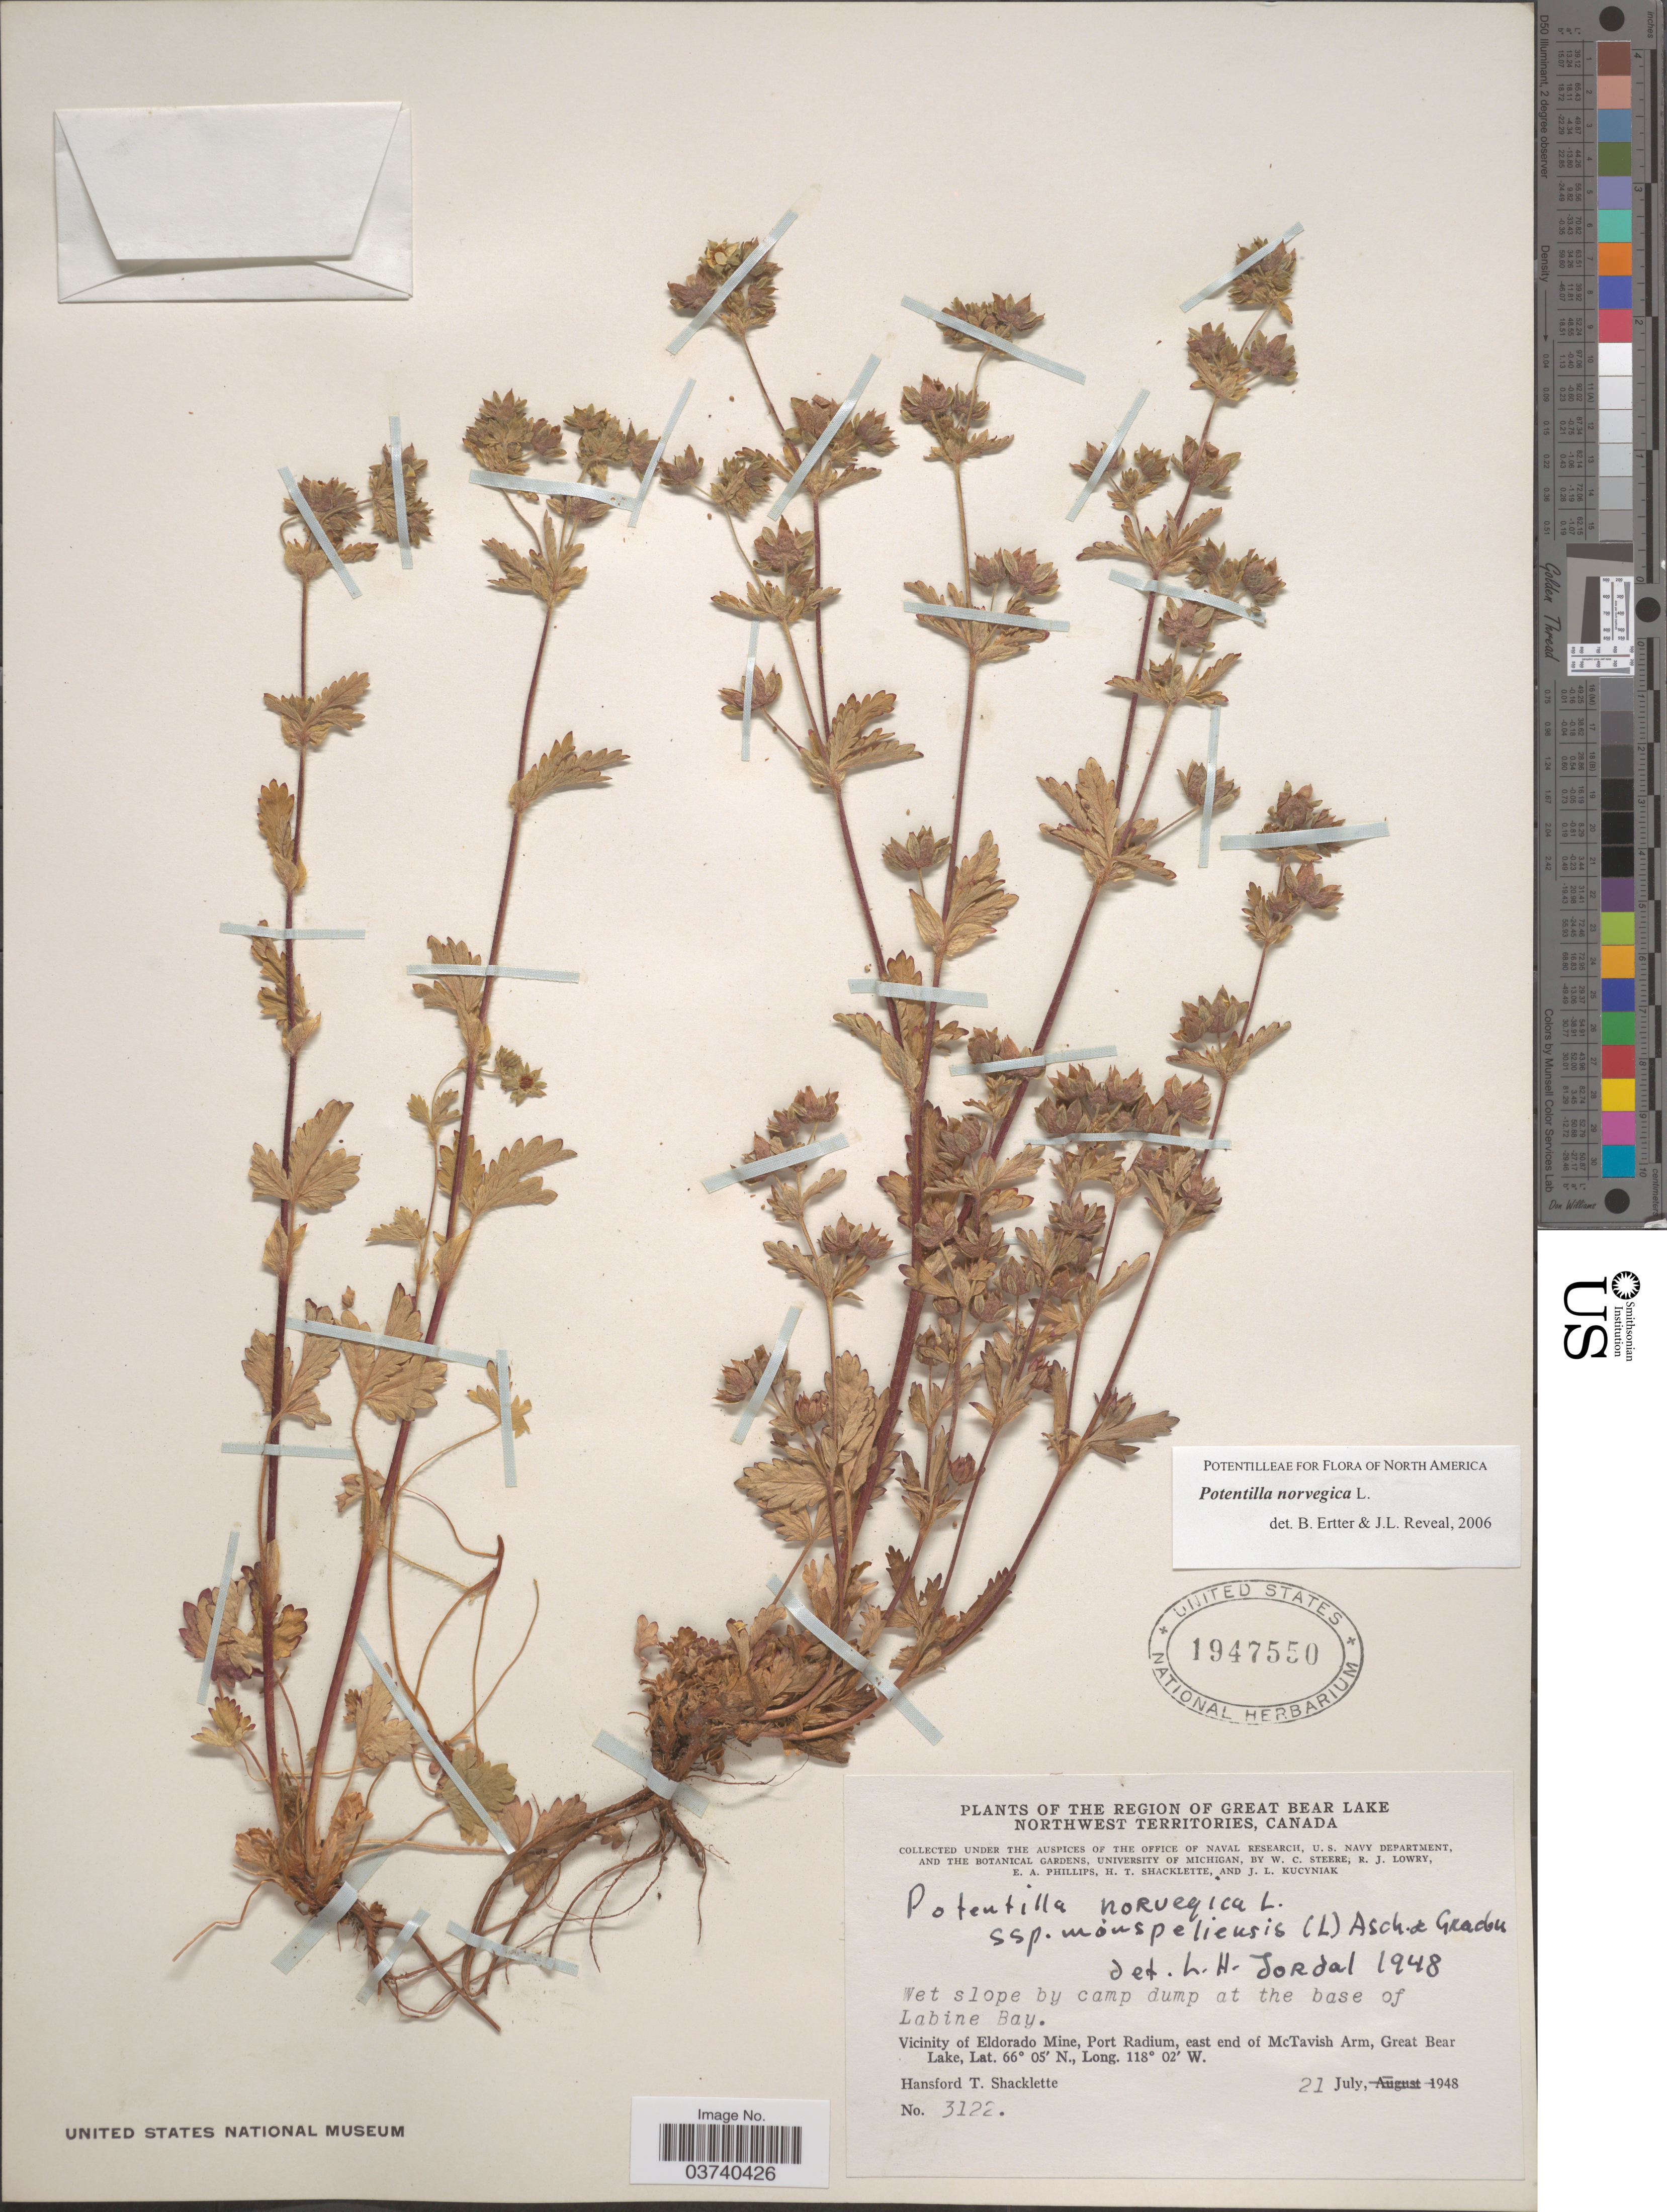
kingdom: Plantae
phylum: Tracheophyta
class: Magnoliopsida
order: Rosales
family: Rosaceae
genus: Potentilla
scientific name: Potentilla norvegica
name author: L.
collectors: H. Shacklette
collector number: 3122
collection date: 1948-07-21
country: Canada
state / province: Northwest Territories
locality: The Region of Great Bear Lake. At the base of Labine Bay. Vicinity of Eldorado Mine, Port Radium, east end of McTavish Arm, Great Bear Lake.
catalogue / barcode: US 1947550